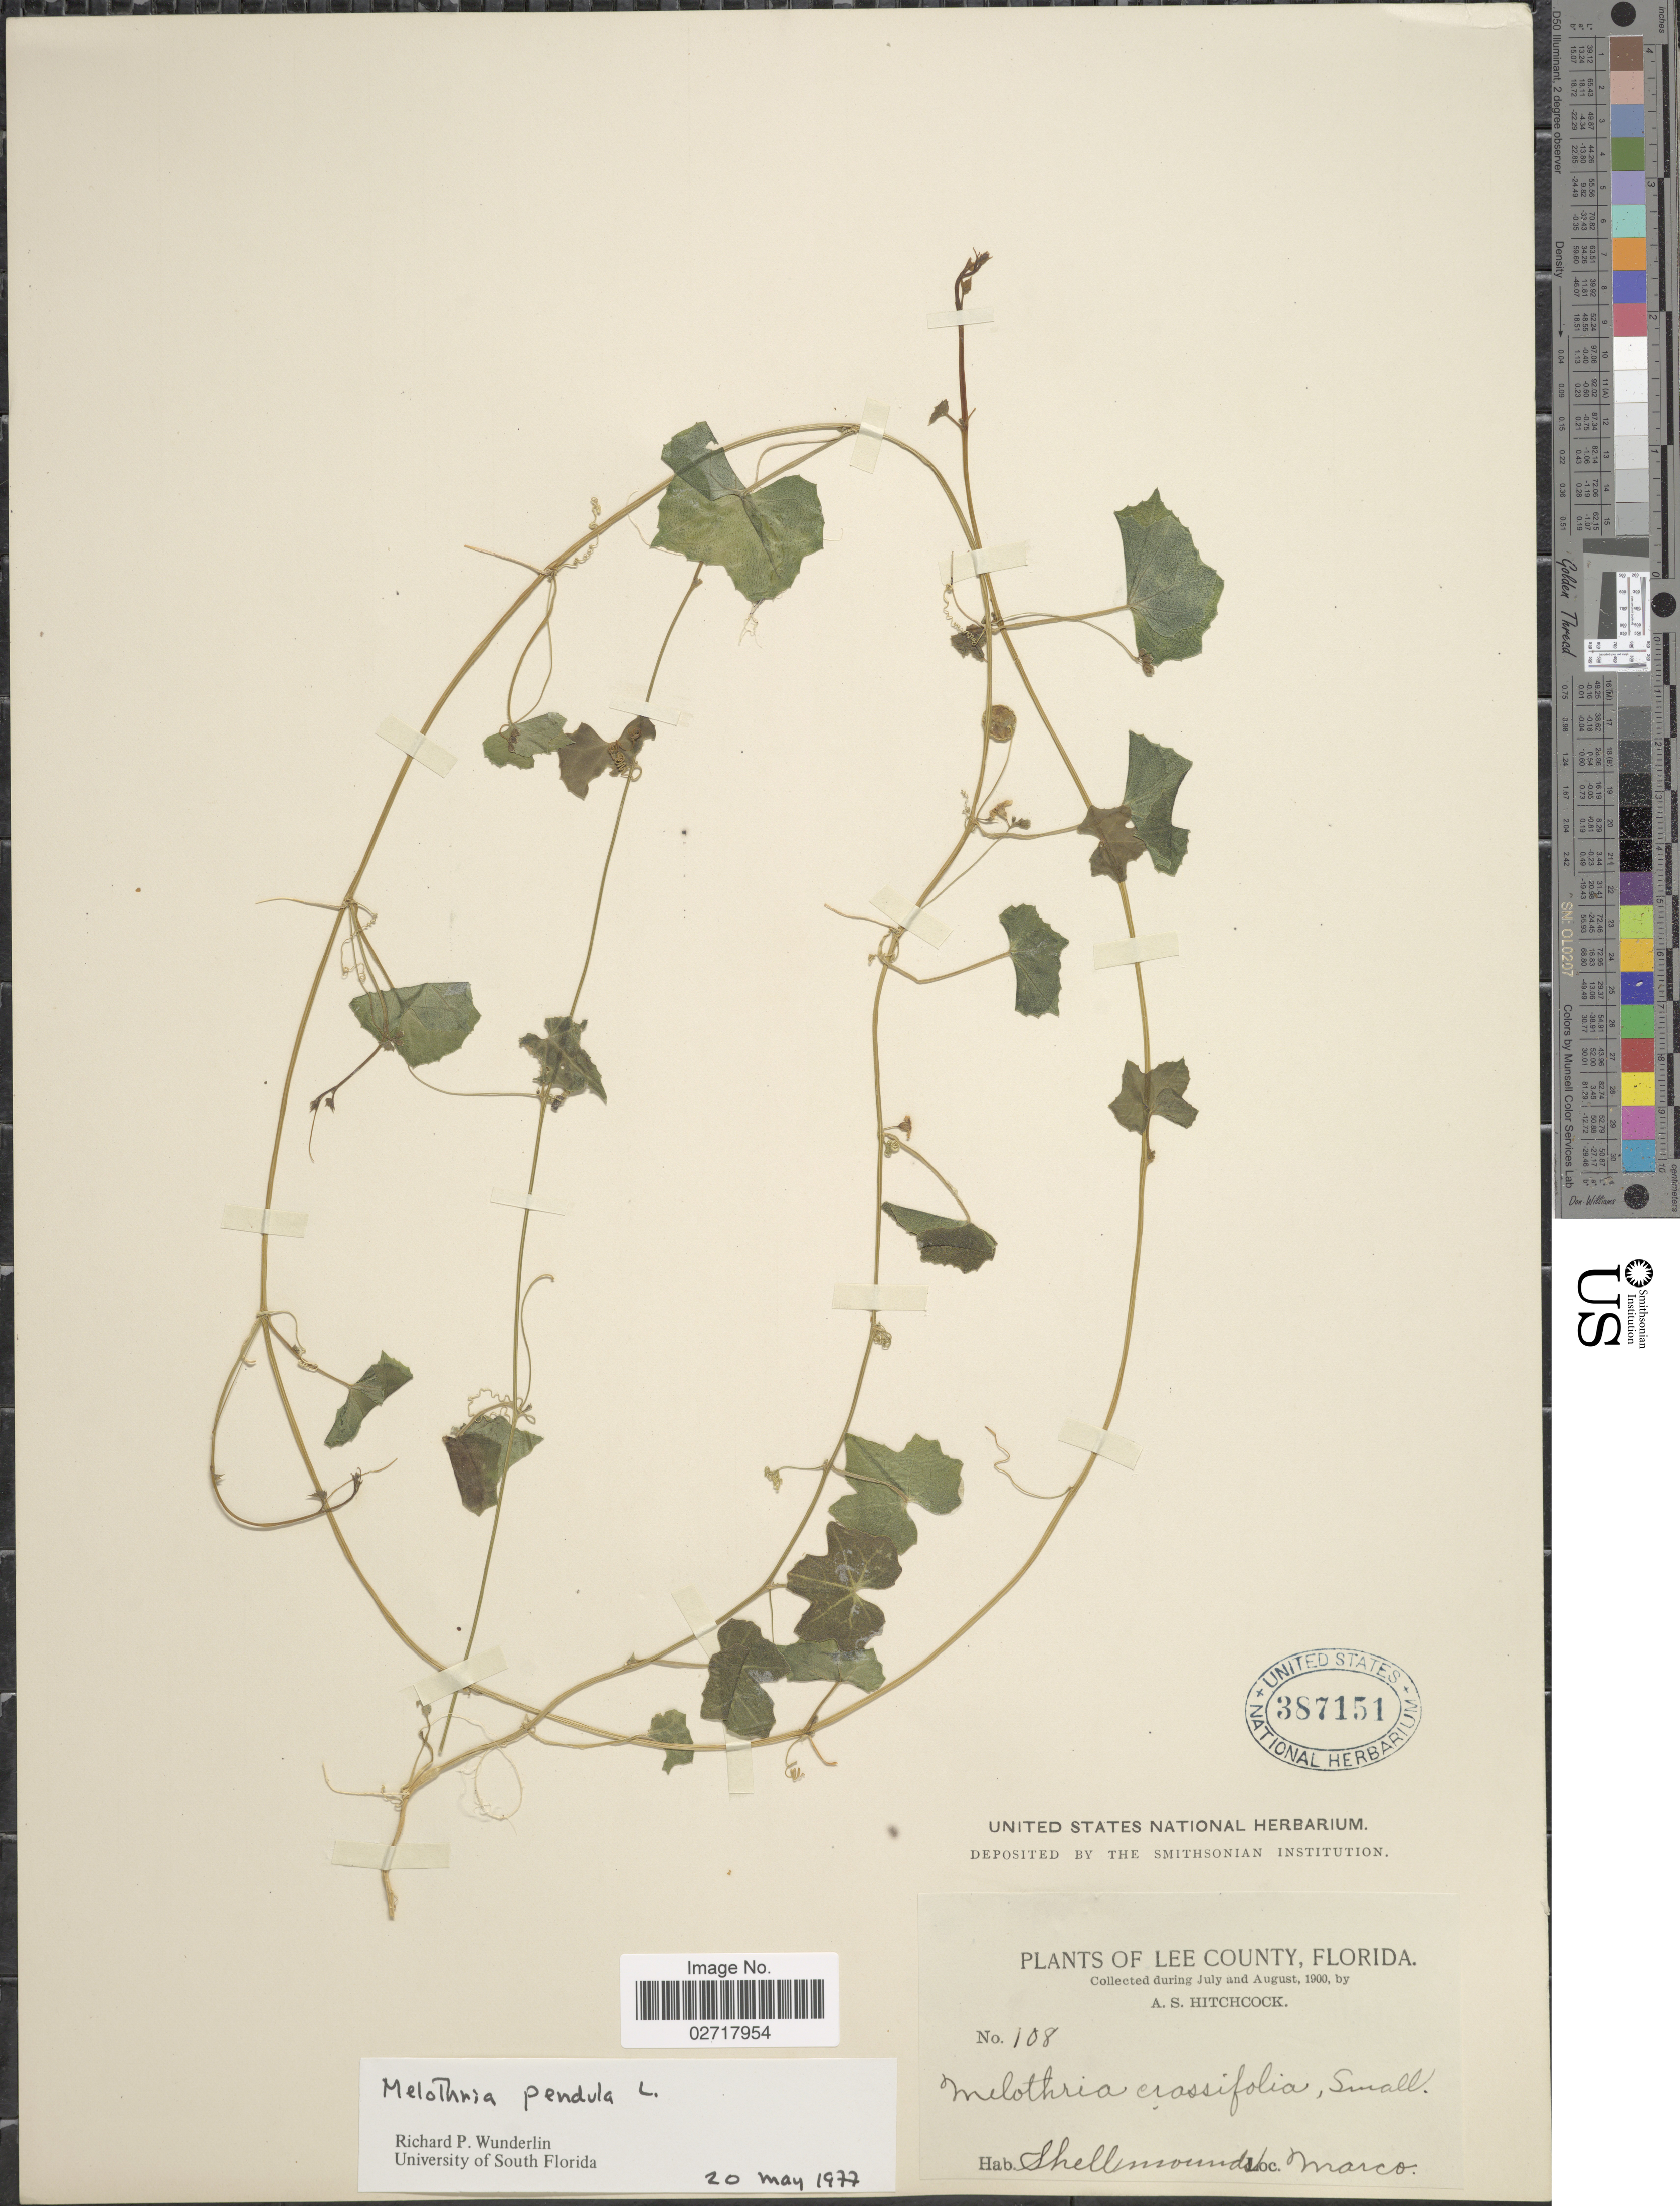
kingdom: Plantae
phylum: Tracheophyta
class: Magnoliopsida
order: Cucurbitales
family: Cucurbitaceae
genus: Melothria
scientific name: Melothria pendula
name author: L.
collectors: A. S. Hitchcock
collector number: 108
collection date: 1900-07/1900-08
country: United States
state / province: Florida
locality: Lee County. Marco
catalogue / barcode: US 387151